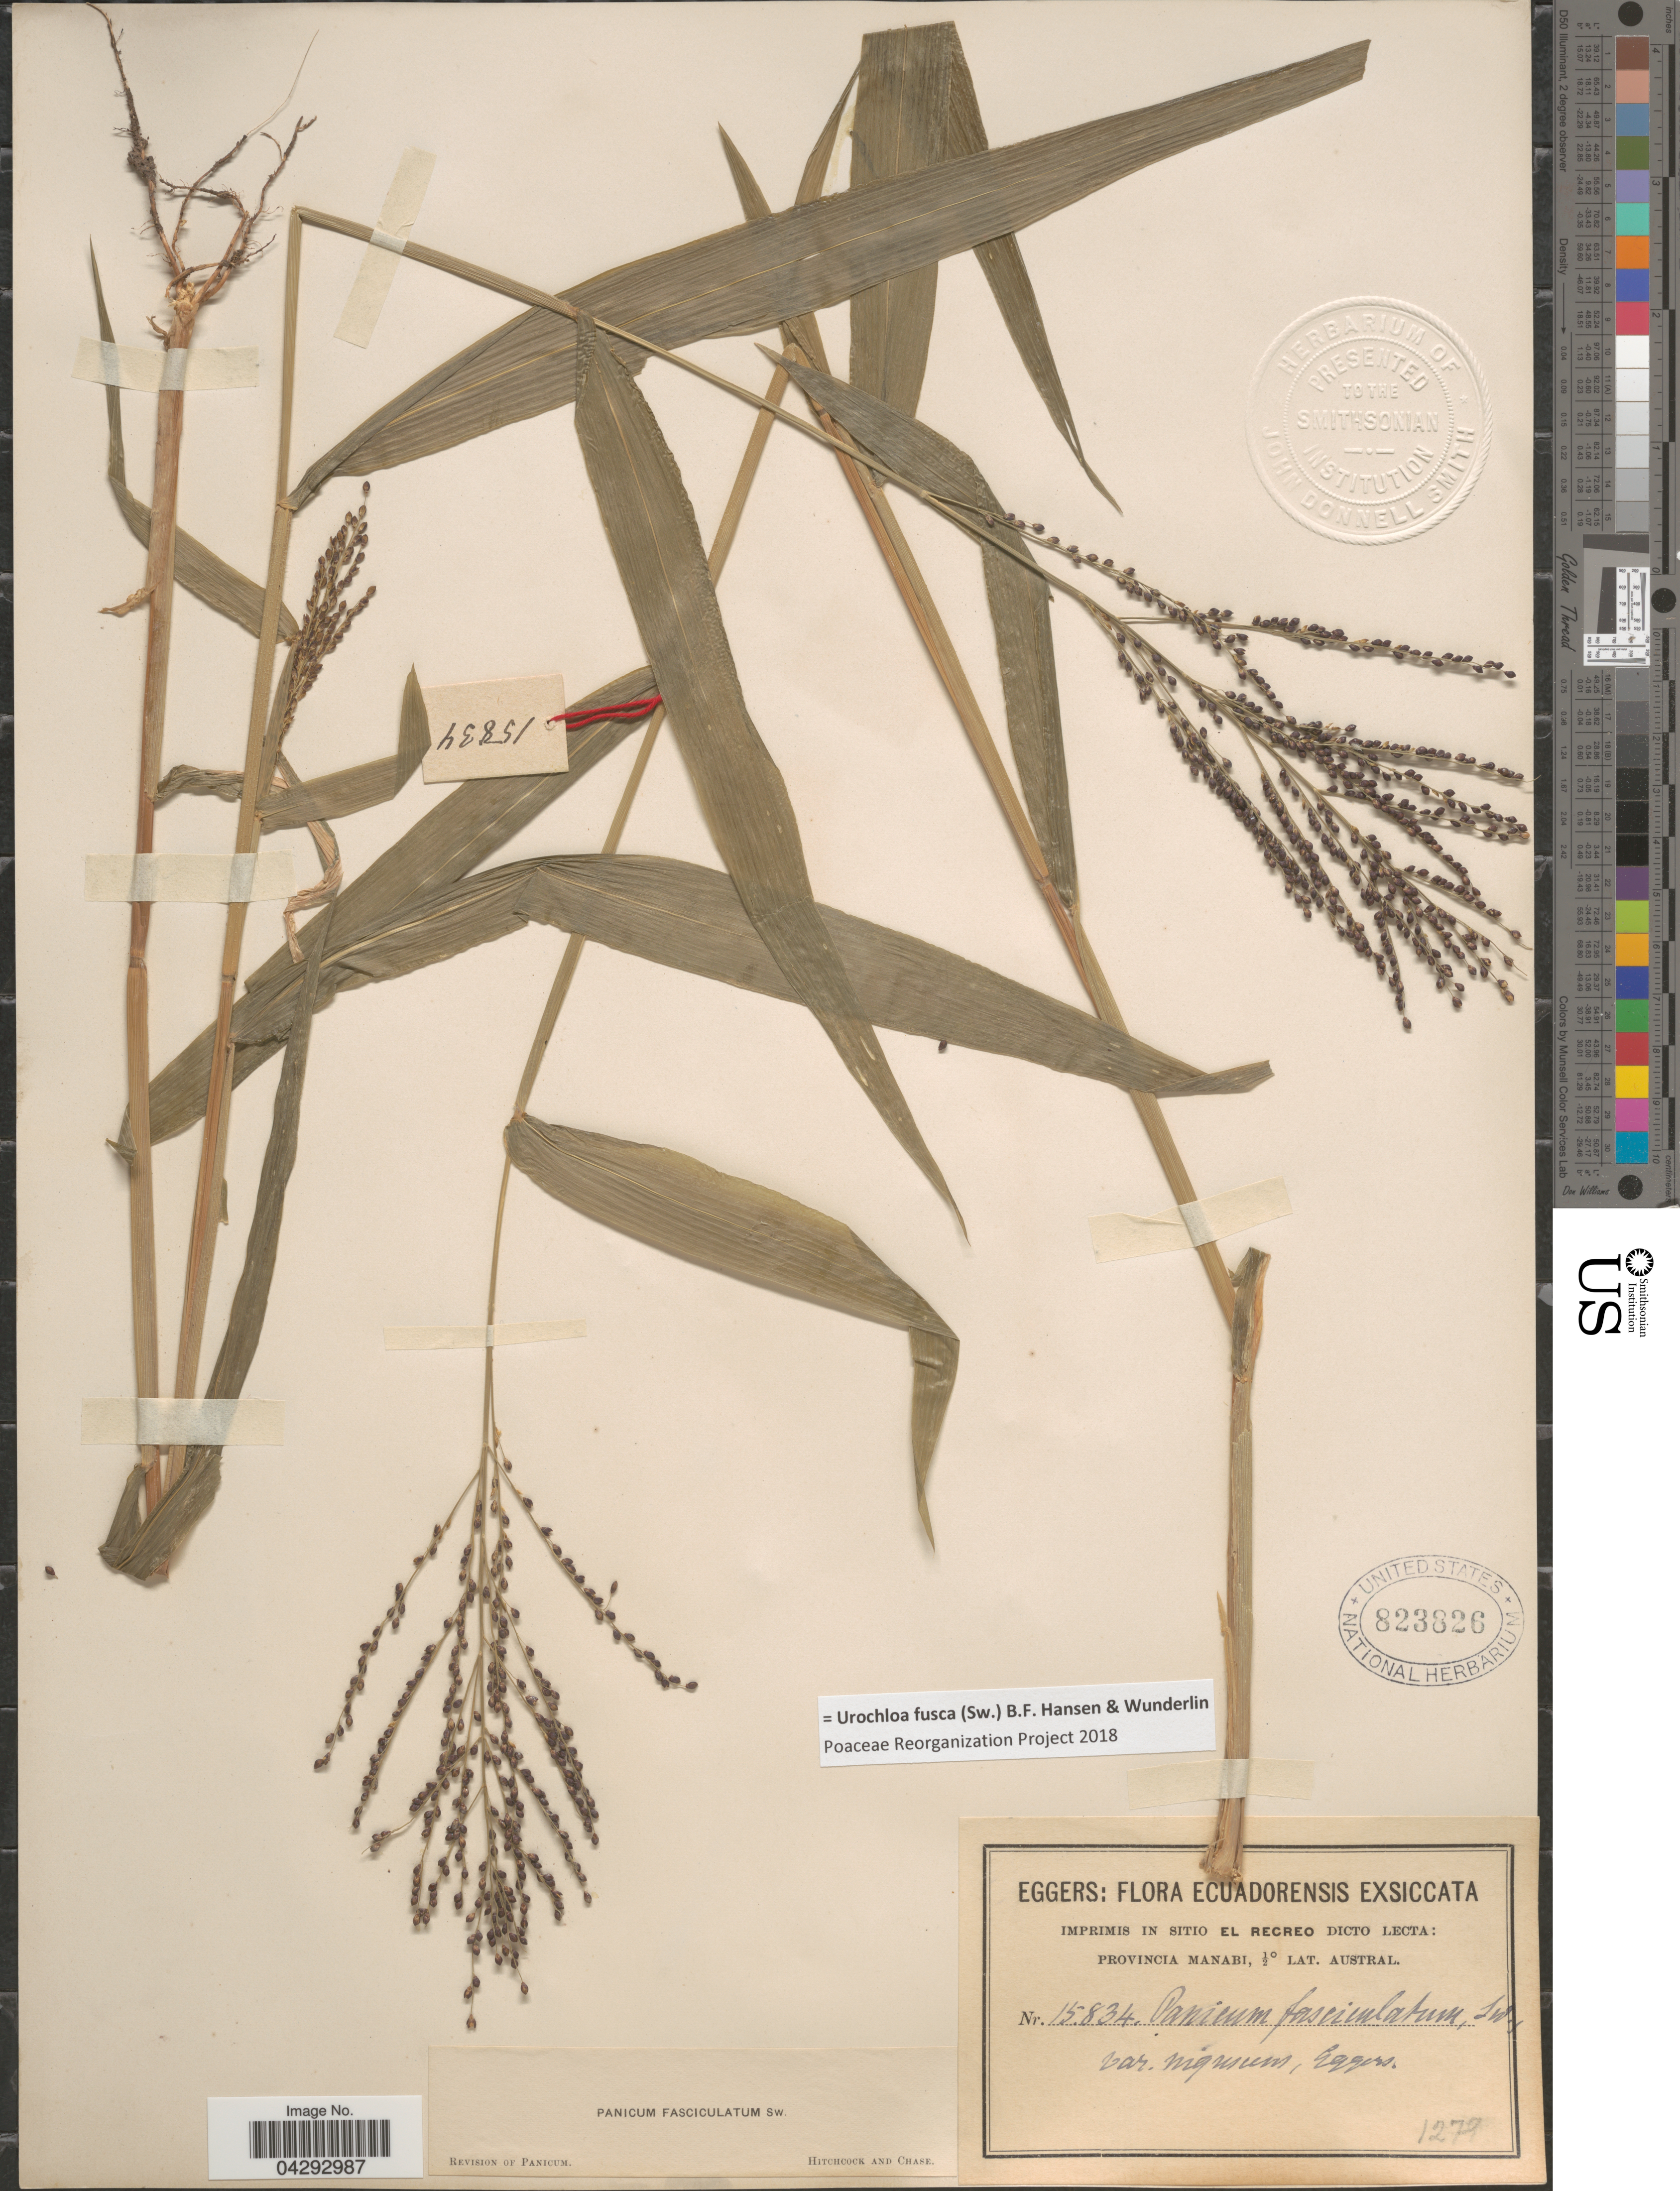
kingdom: Plantae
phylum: Tracheophyta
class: Liliopsida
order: Poales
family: Poaceae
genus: Urochloa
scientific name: Urochloa fusca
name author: (Sw.) B.F. Hansen & Wunderlin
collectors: -. Eggers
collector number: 15834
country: Ecuador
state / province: Manabí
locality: Imprimis in sitio El Recreo dicto lectae.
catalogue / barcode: US 823826